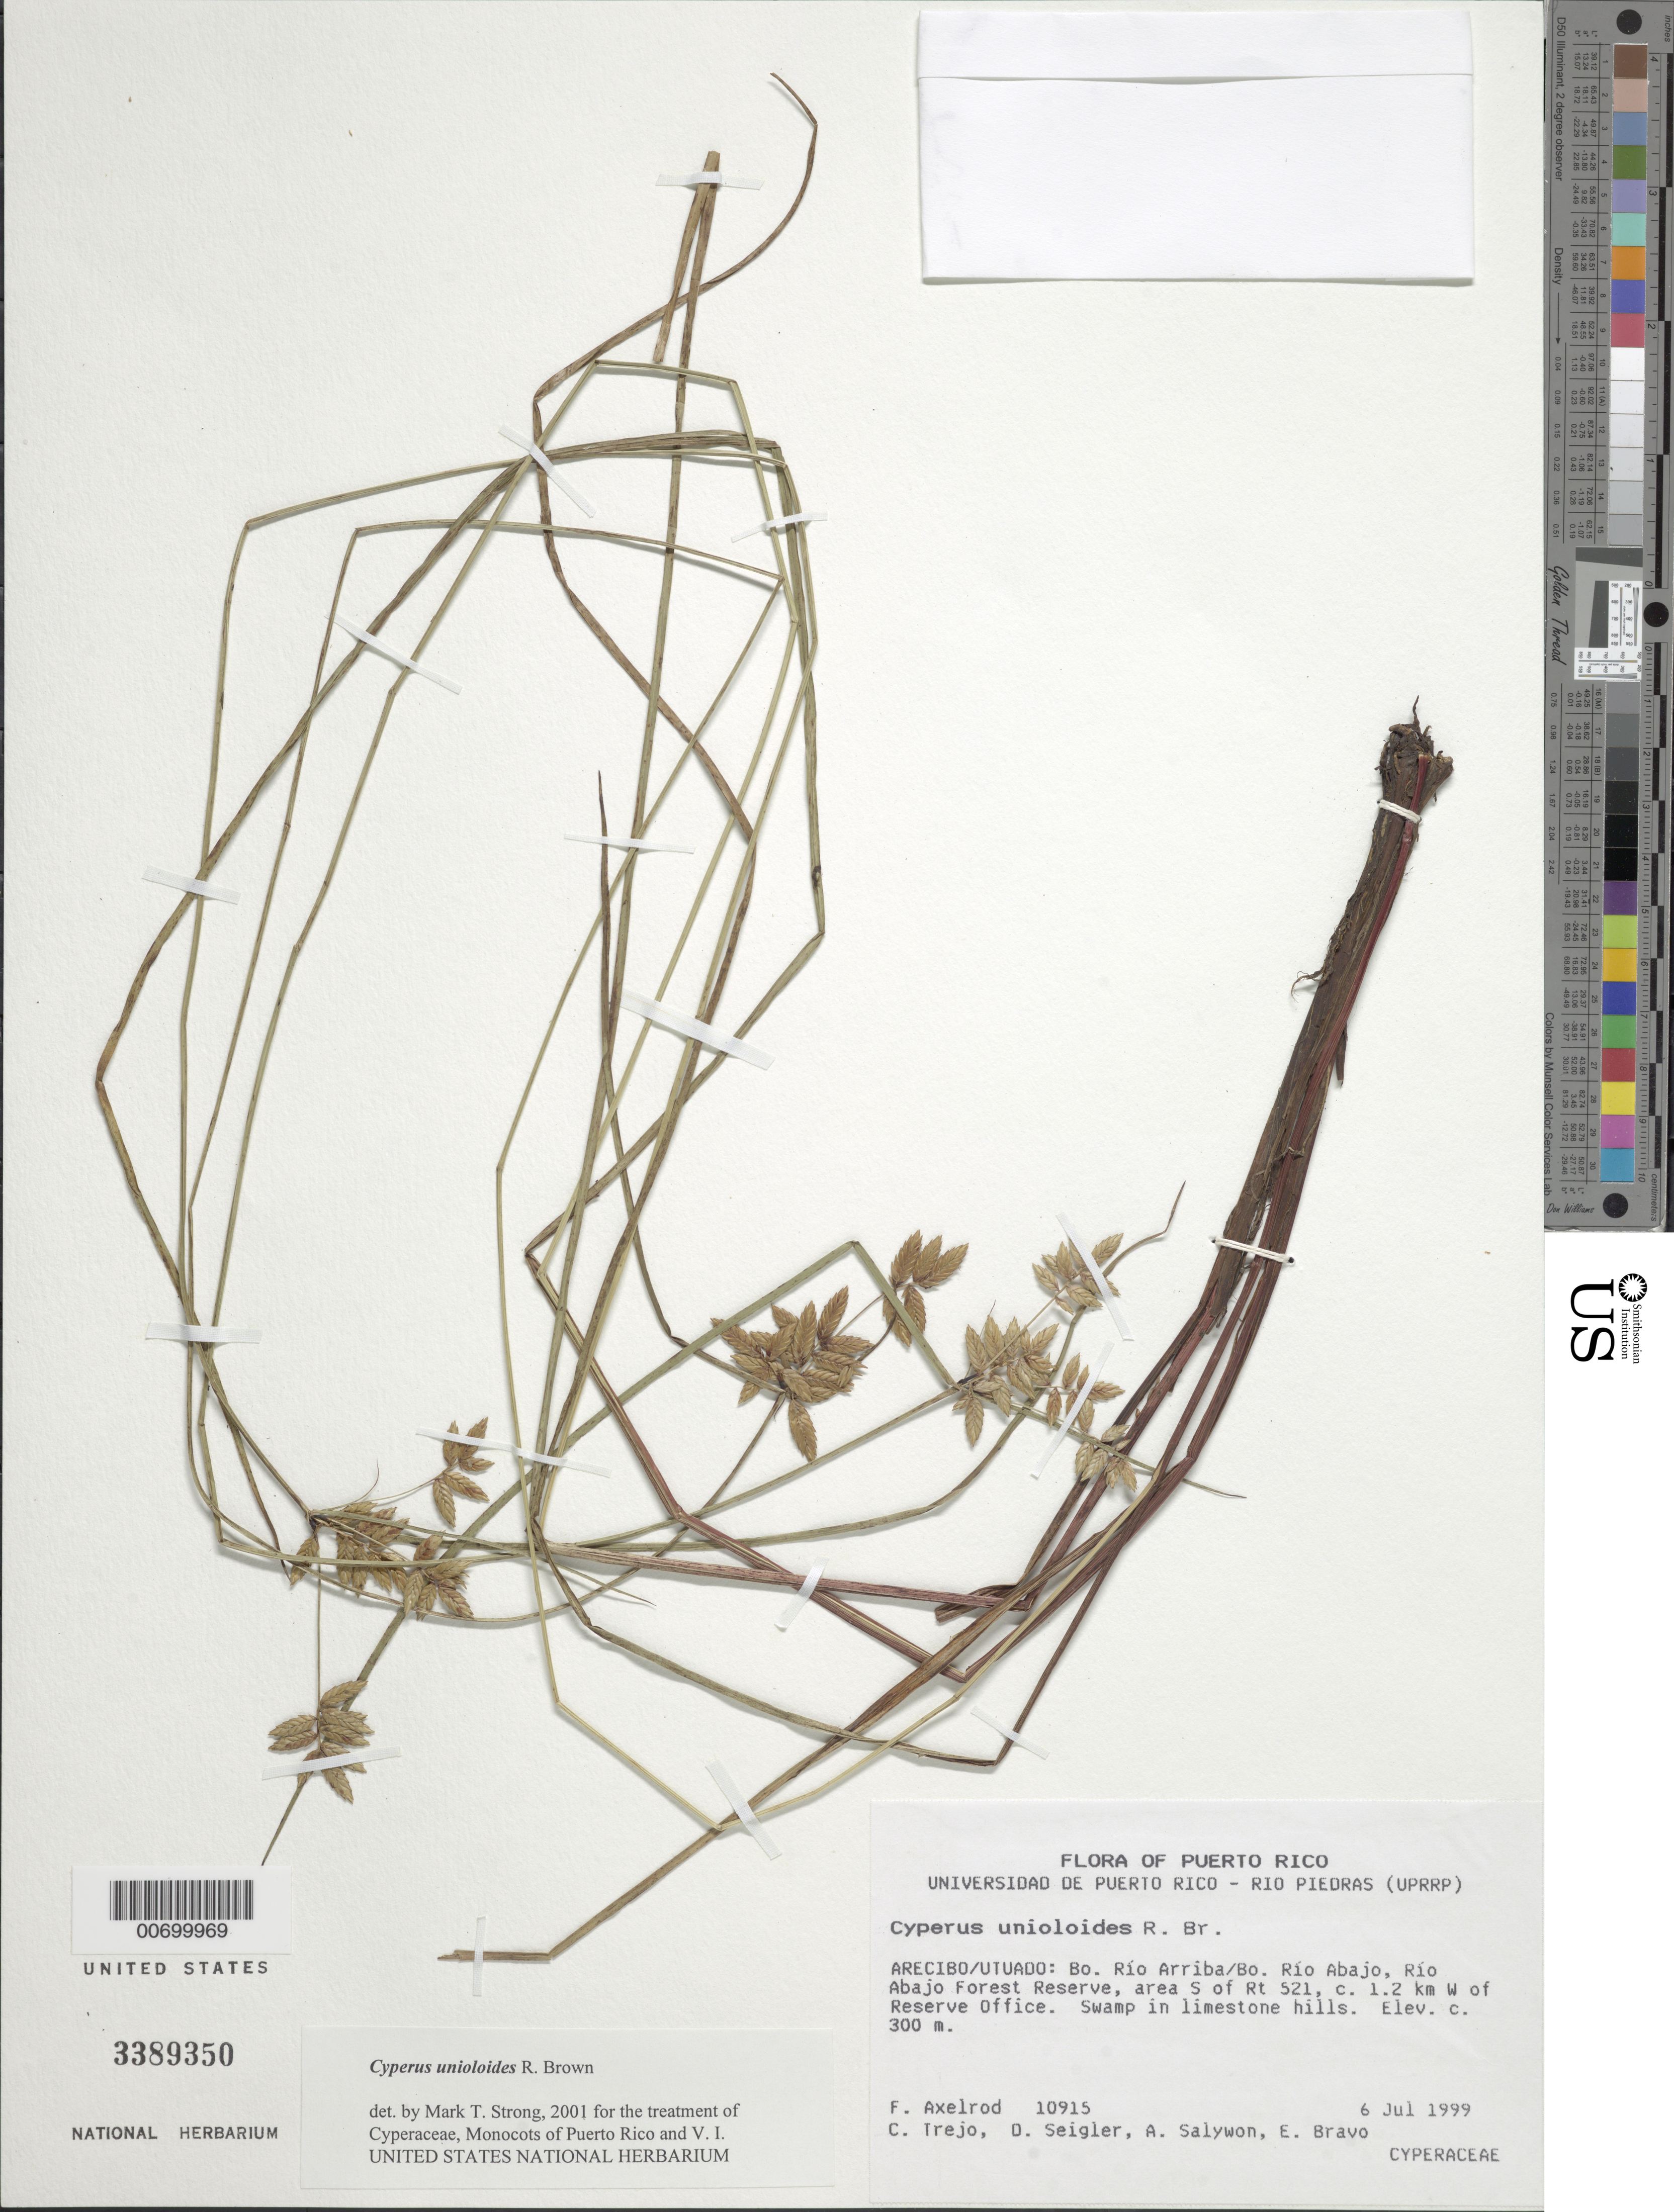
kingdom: Plantae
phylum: Tracheophyta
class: Liliopsida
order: Poales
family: Cyperaceae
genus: Cyperus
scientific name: Cyperus unioloides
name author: R. Br.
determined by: Strong, M. T., (US), Smithsonian Institution - National Museum of Natural History (UNITED STATES)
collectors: F. S. Axelrod, C. Trejo, O. Seigler, A. M. Salywon & E. Bravo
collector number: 10915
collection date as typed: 06 Jul 1999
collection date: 1999-07-06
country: Puerto Rico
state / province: Arecibo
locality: Arecibo/Utuado: Bo. Río Arriba/Bo. Río Abajo, Río Abajo Forest Reserve, area S of Rt. 521, ca. 1.2 km W of Reserve office.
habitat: Swamp in limestone hills.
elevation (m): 300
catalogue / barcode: US 3389350